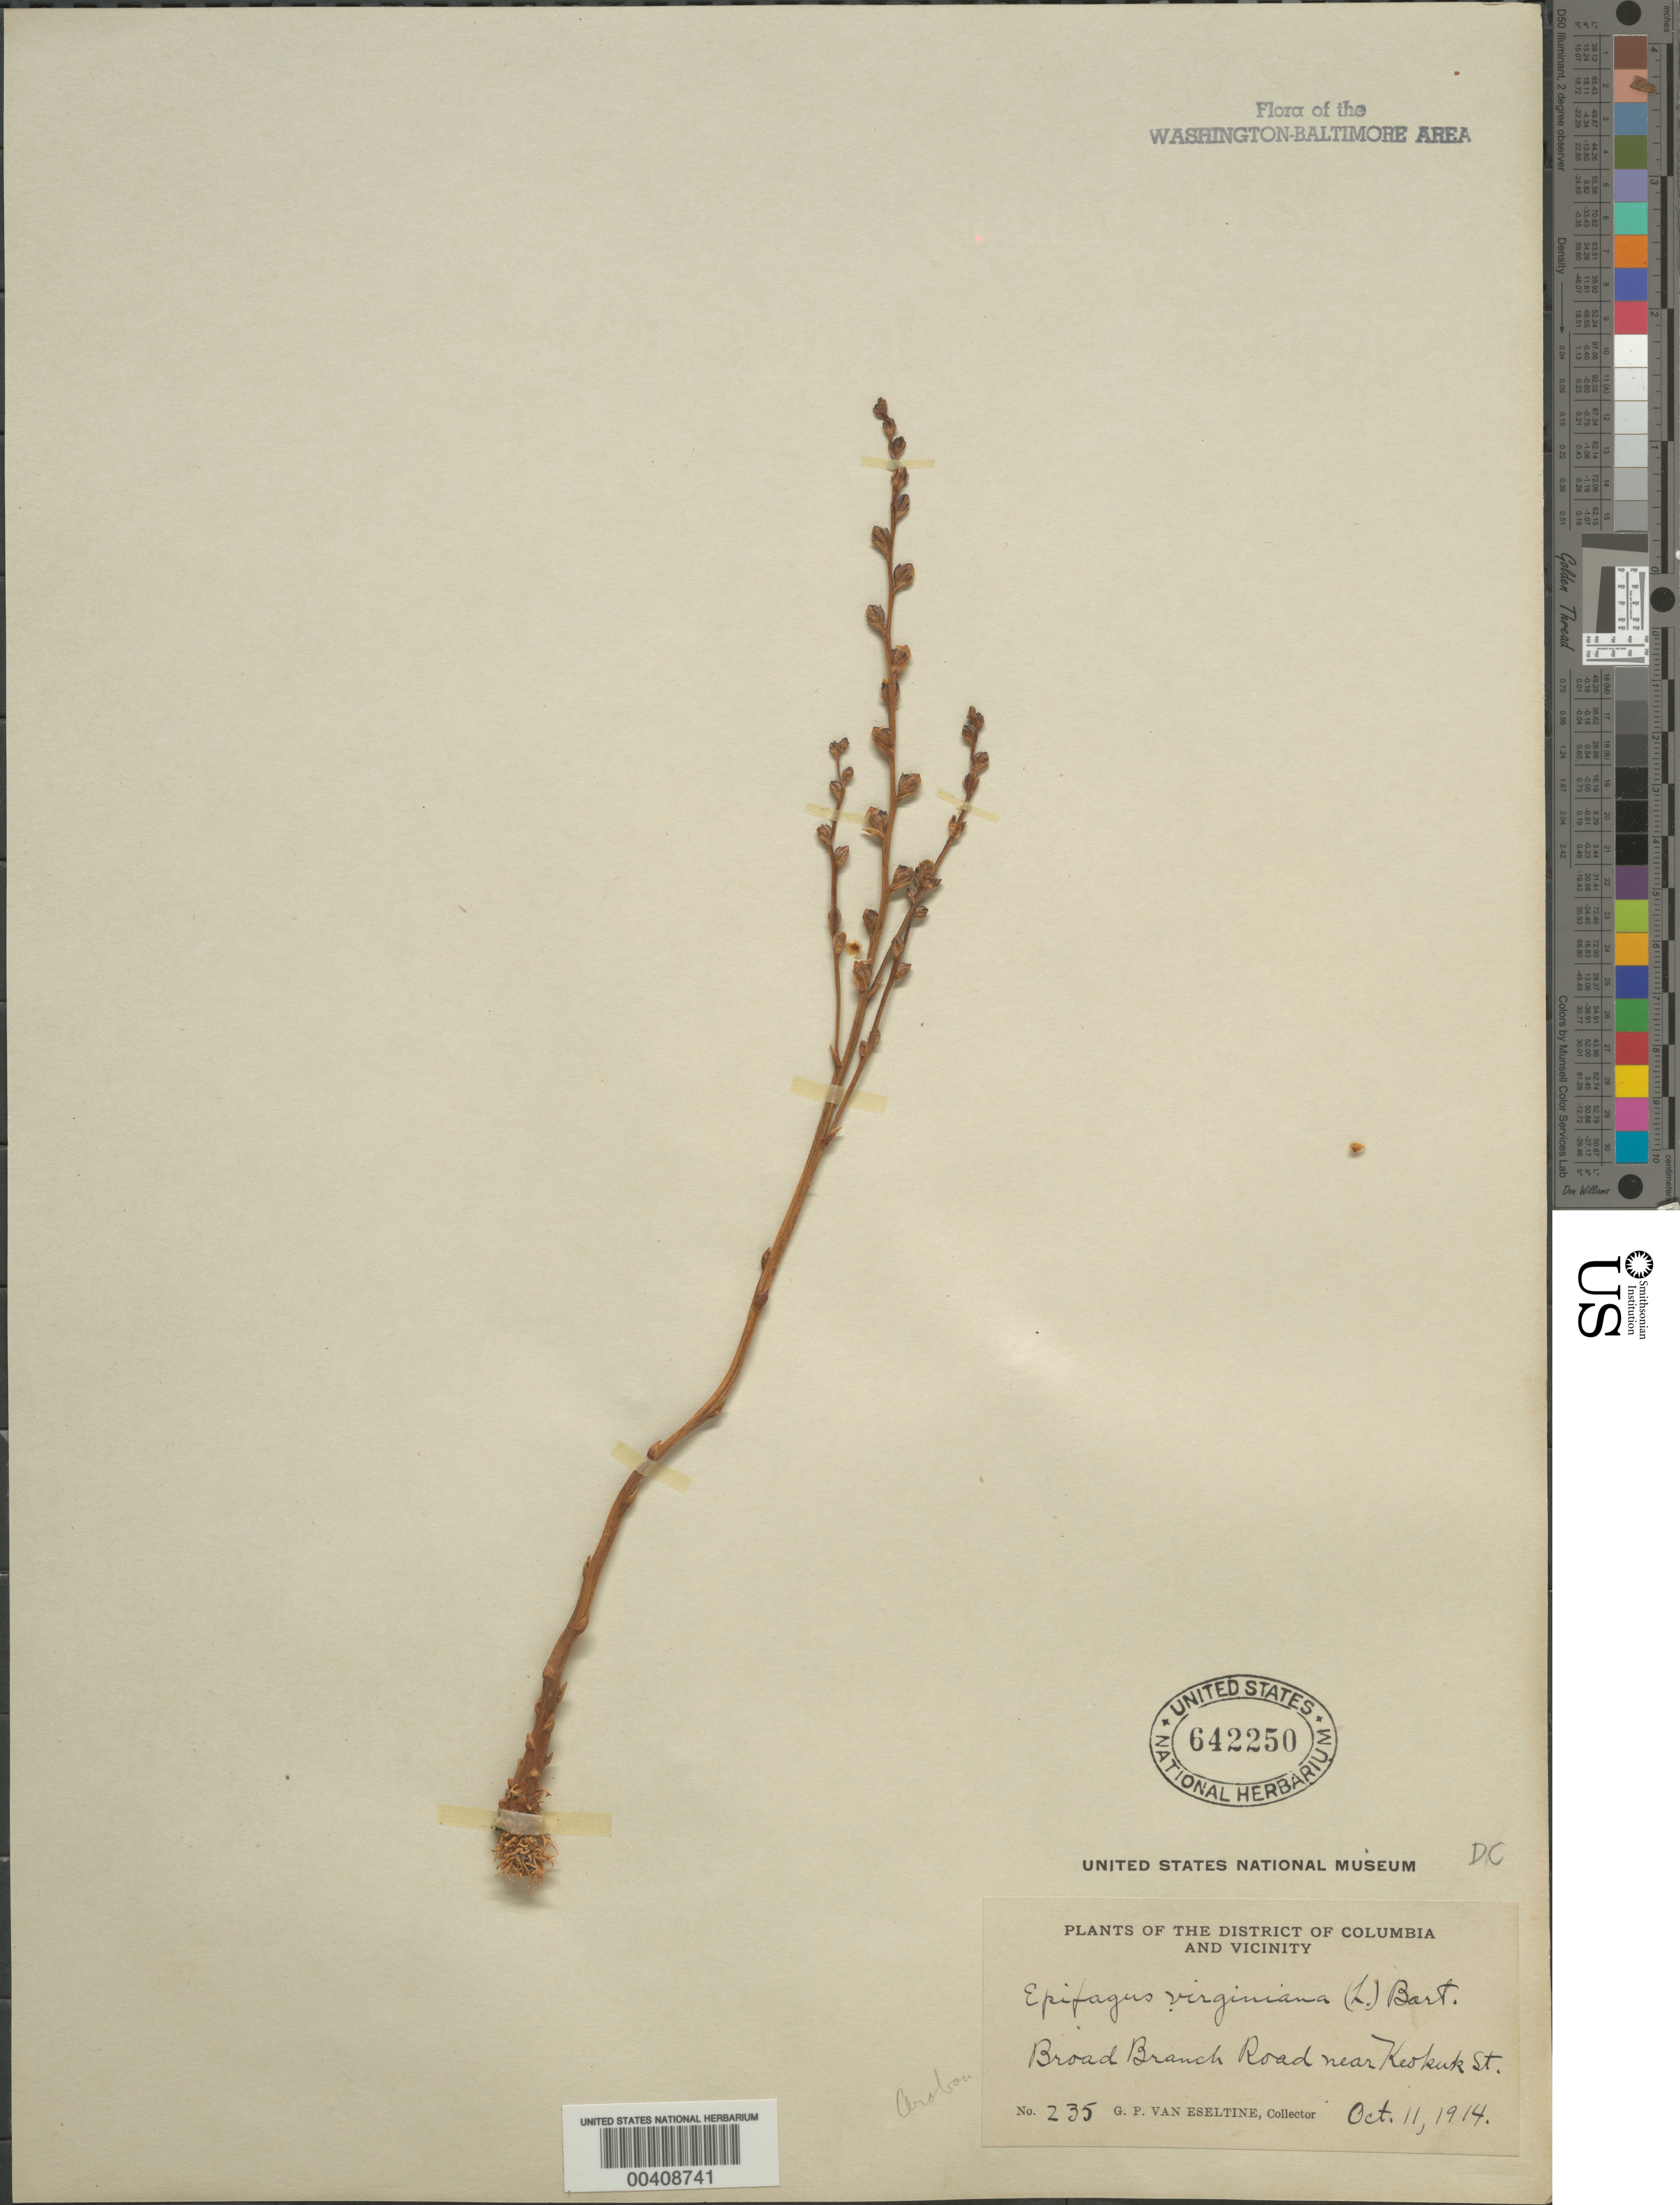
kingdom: Plantae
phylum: Tracheophyta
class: Magnoliopsida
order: Lamiales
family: Orobanchaceae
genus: Epifagus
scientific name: Epifagus virginiana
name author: (L.) W.P.C. Barton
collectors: G. P. Van Eseltine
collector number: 235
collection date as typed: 11 Oct 1914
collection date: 1914-10-11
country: United States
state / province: District of Columbia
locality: Broad Branch Rd. near Keokuk St. Rock Creek Park and Vicinity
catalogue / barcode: US 642250